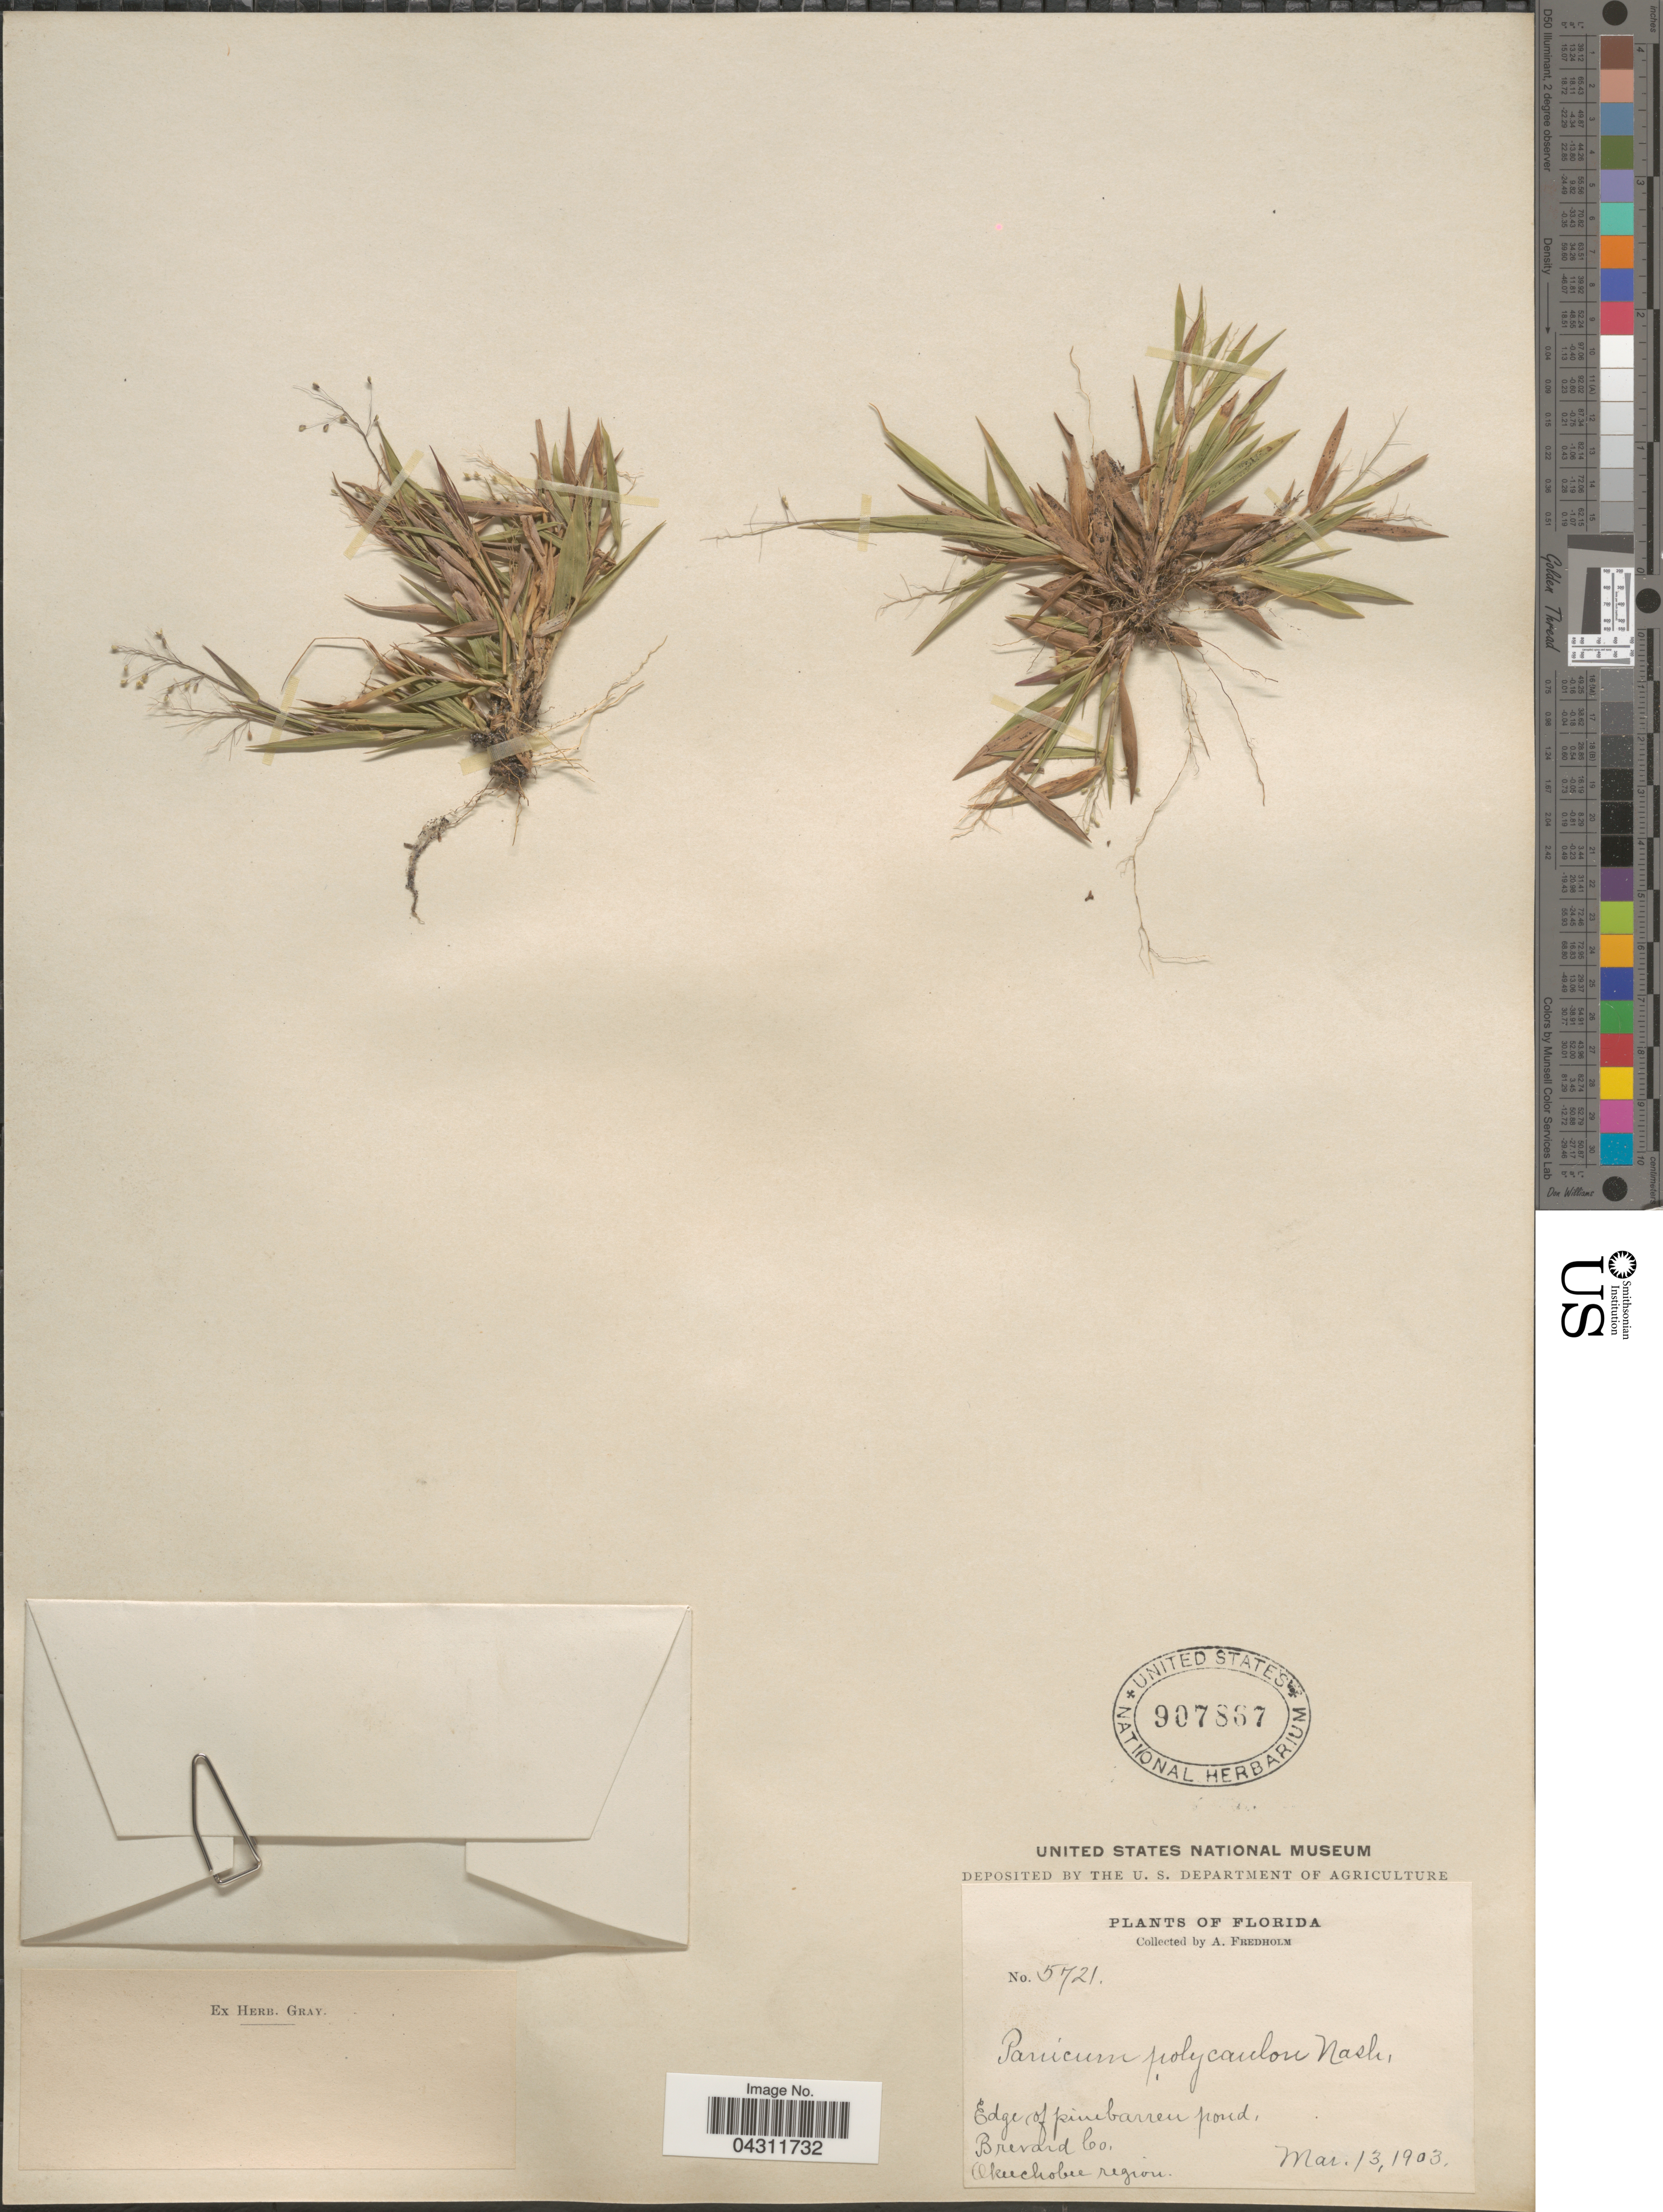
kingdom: Plantae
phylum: Tracheophyta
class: Liliopsida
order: Poales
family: Poaceae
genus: Dichanthelium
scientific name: Dichanthelium strigosum var. glabrescens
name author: (Griseb.) Freckmann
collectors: A. Fredholm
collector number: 5721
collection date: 1903-03-13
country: United States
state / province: Florida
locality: Edge of pine barren pond, Brevard Co. Okeechobee region.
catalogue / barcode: US 907867